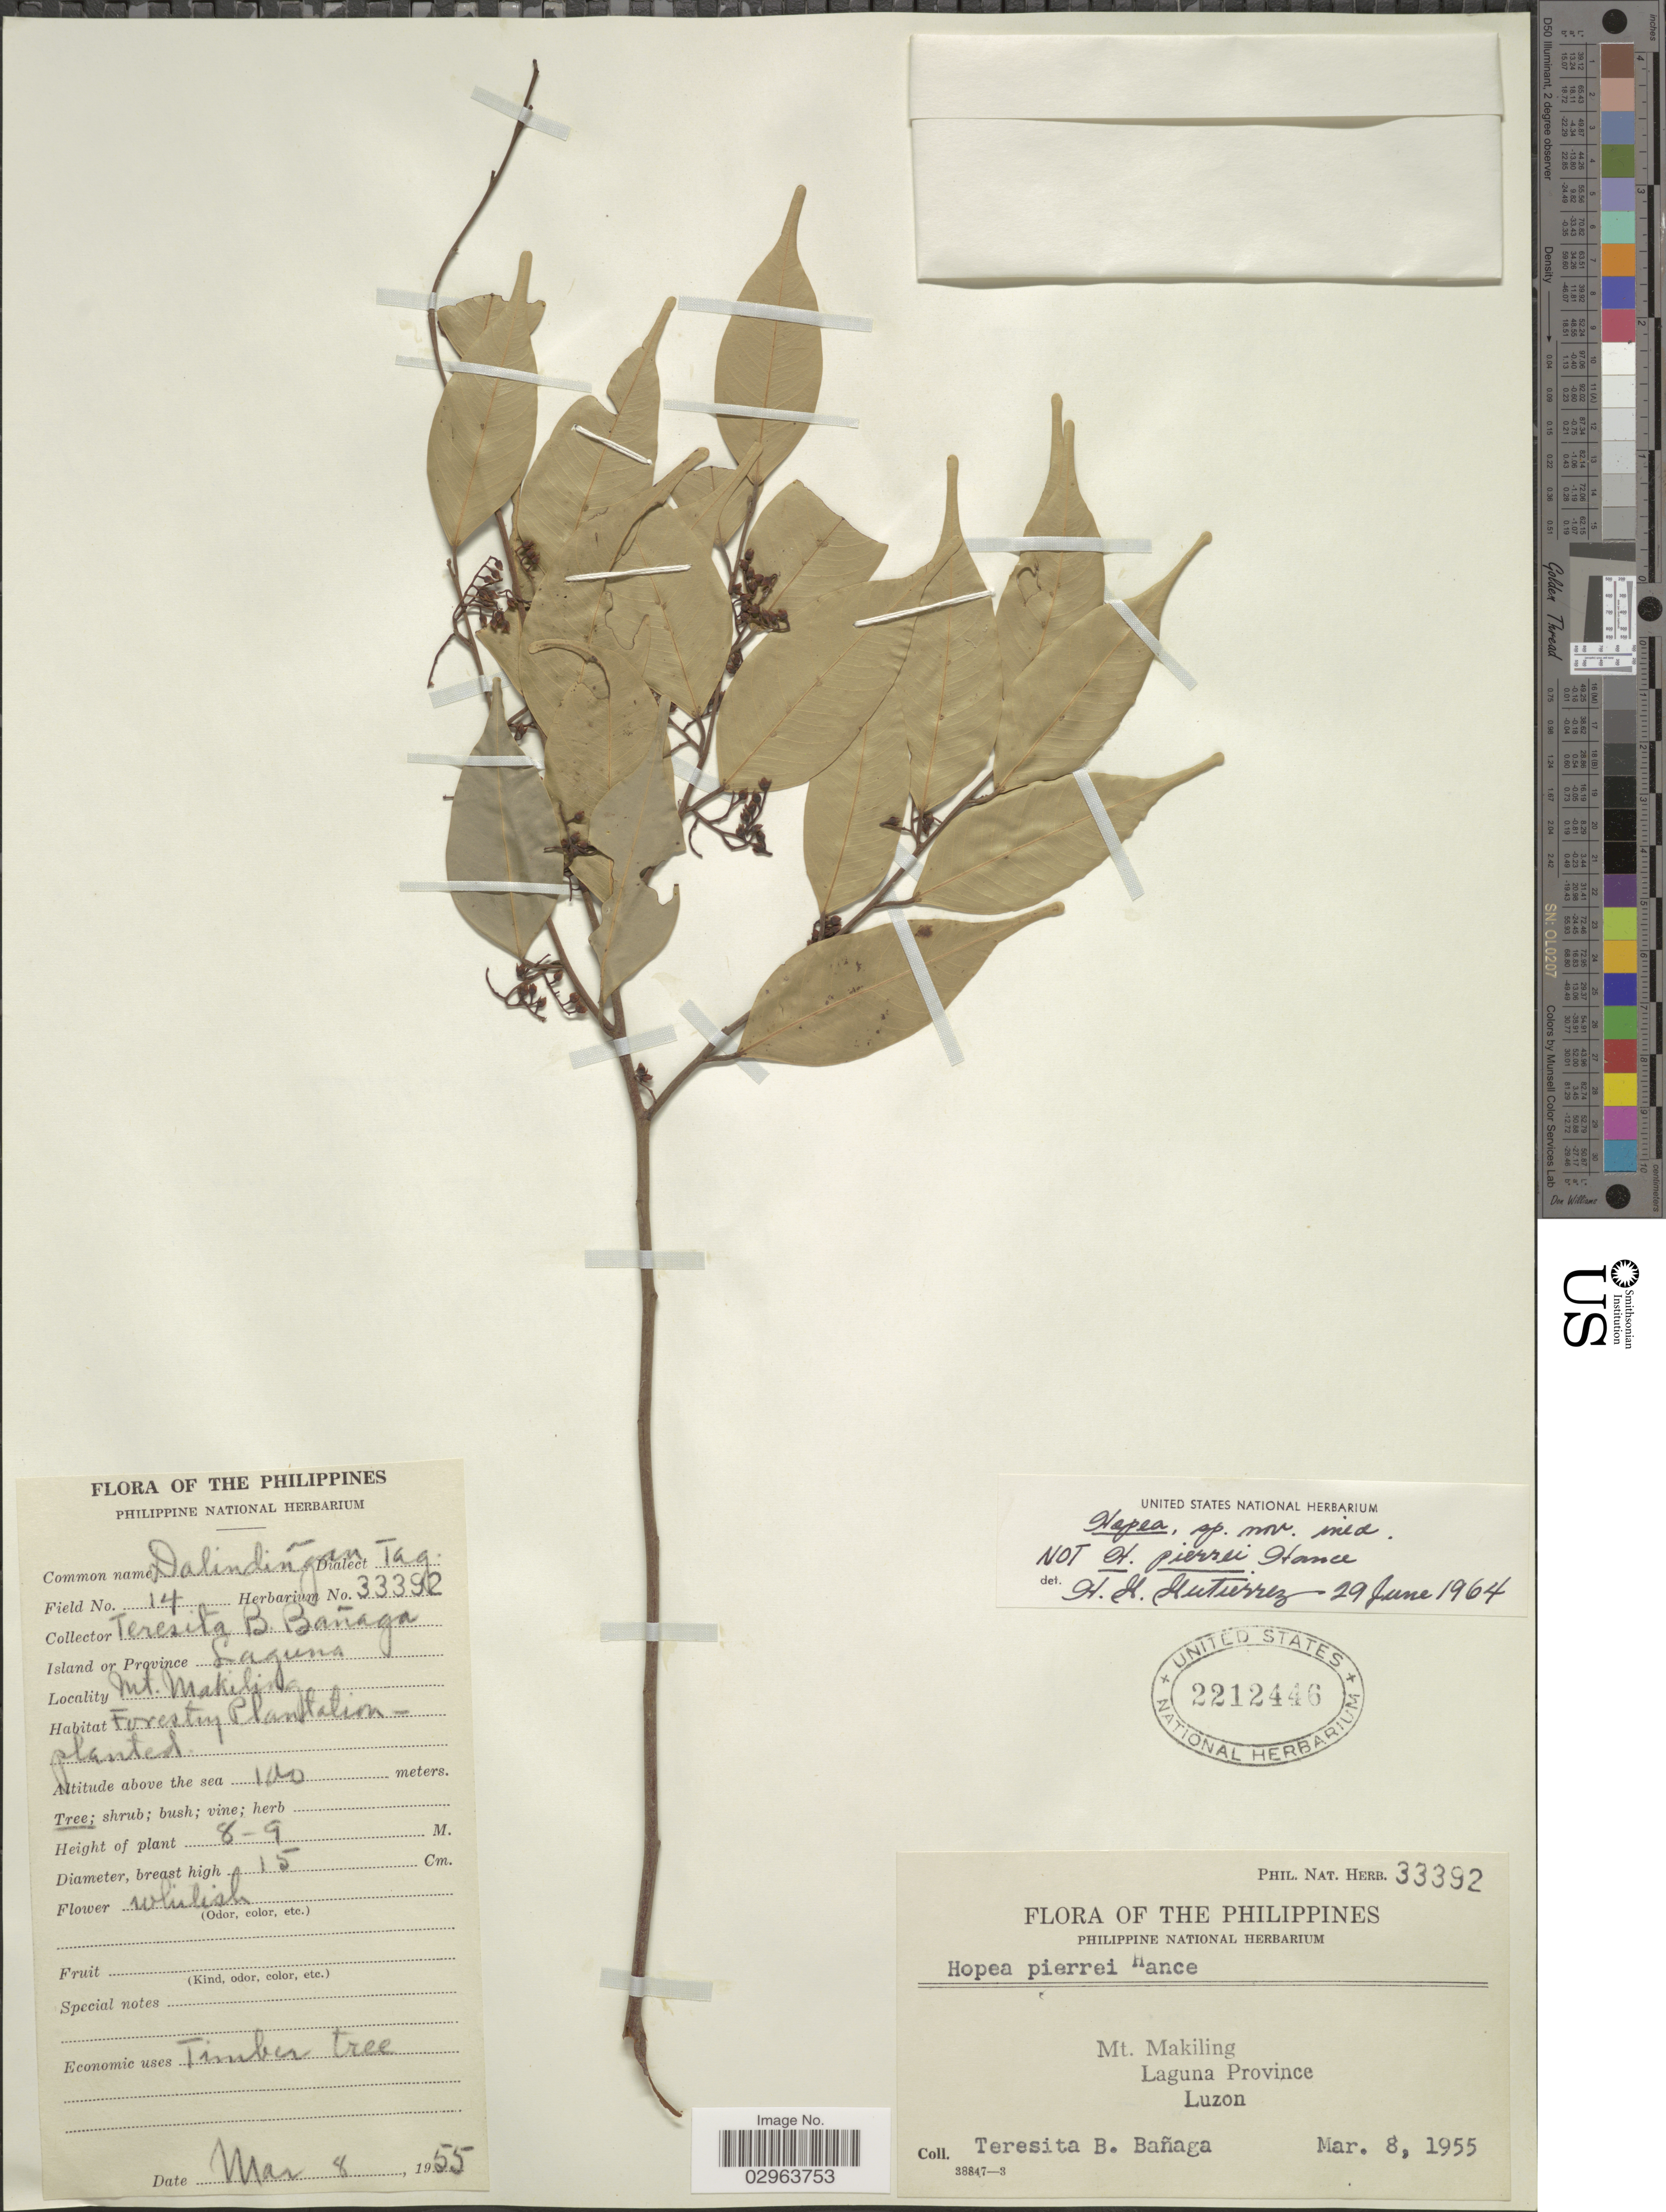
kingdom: Plantae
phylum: Tracheophyta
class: Magnoliopsida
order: Malvales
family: Dipterocarpaceae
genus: Hopea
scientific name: Hopea pierrei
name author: Hance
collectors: T. Banaga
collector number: Phil. Nat. Herb. 33392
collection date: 1955-03-08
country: Philippines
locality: Mt. Makiling Laguna Province Luzon.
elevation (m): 100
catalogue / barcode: US 2212446